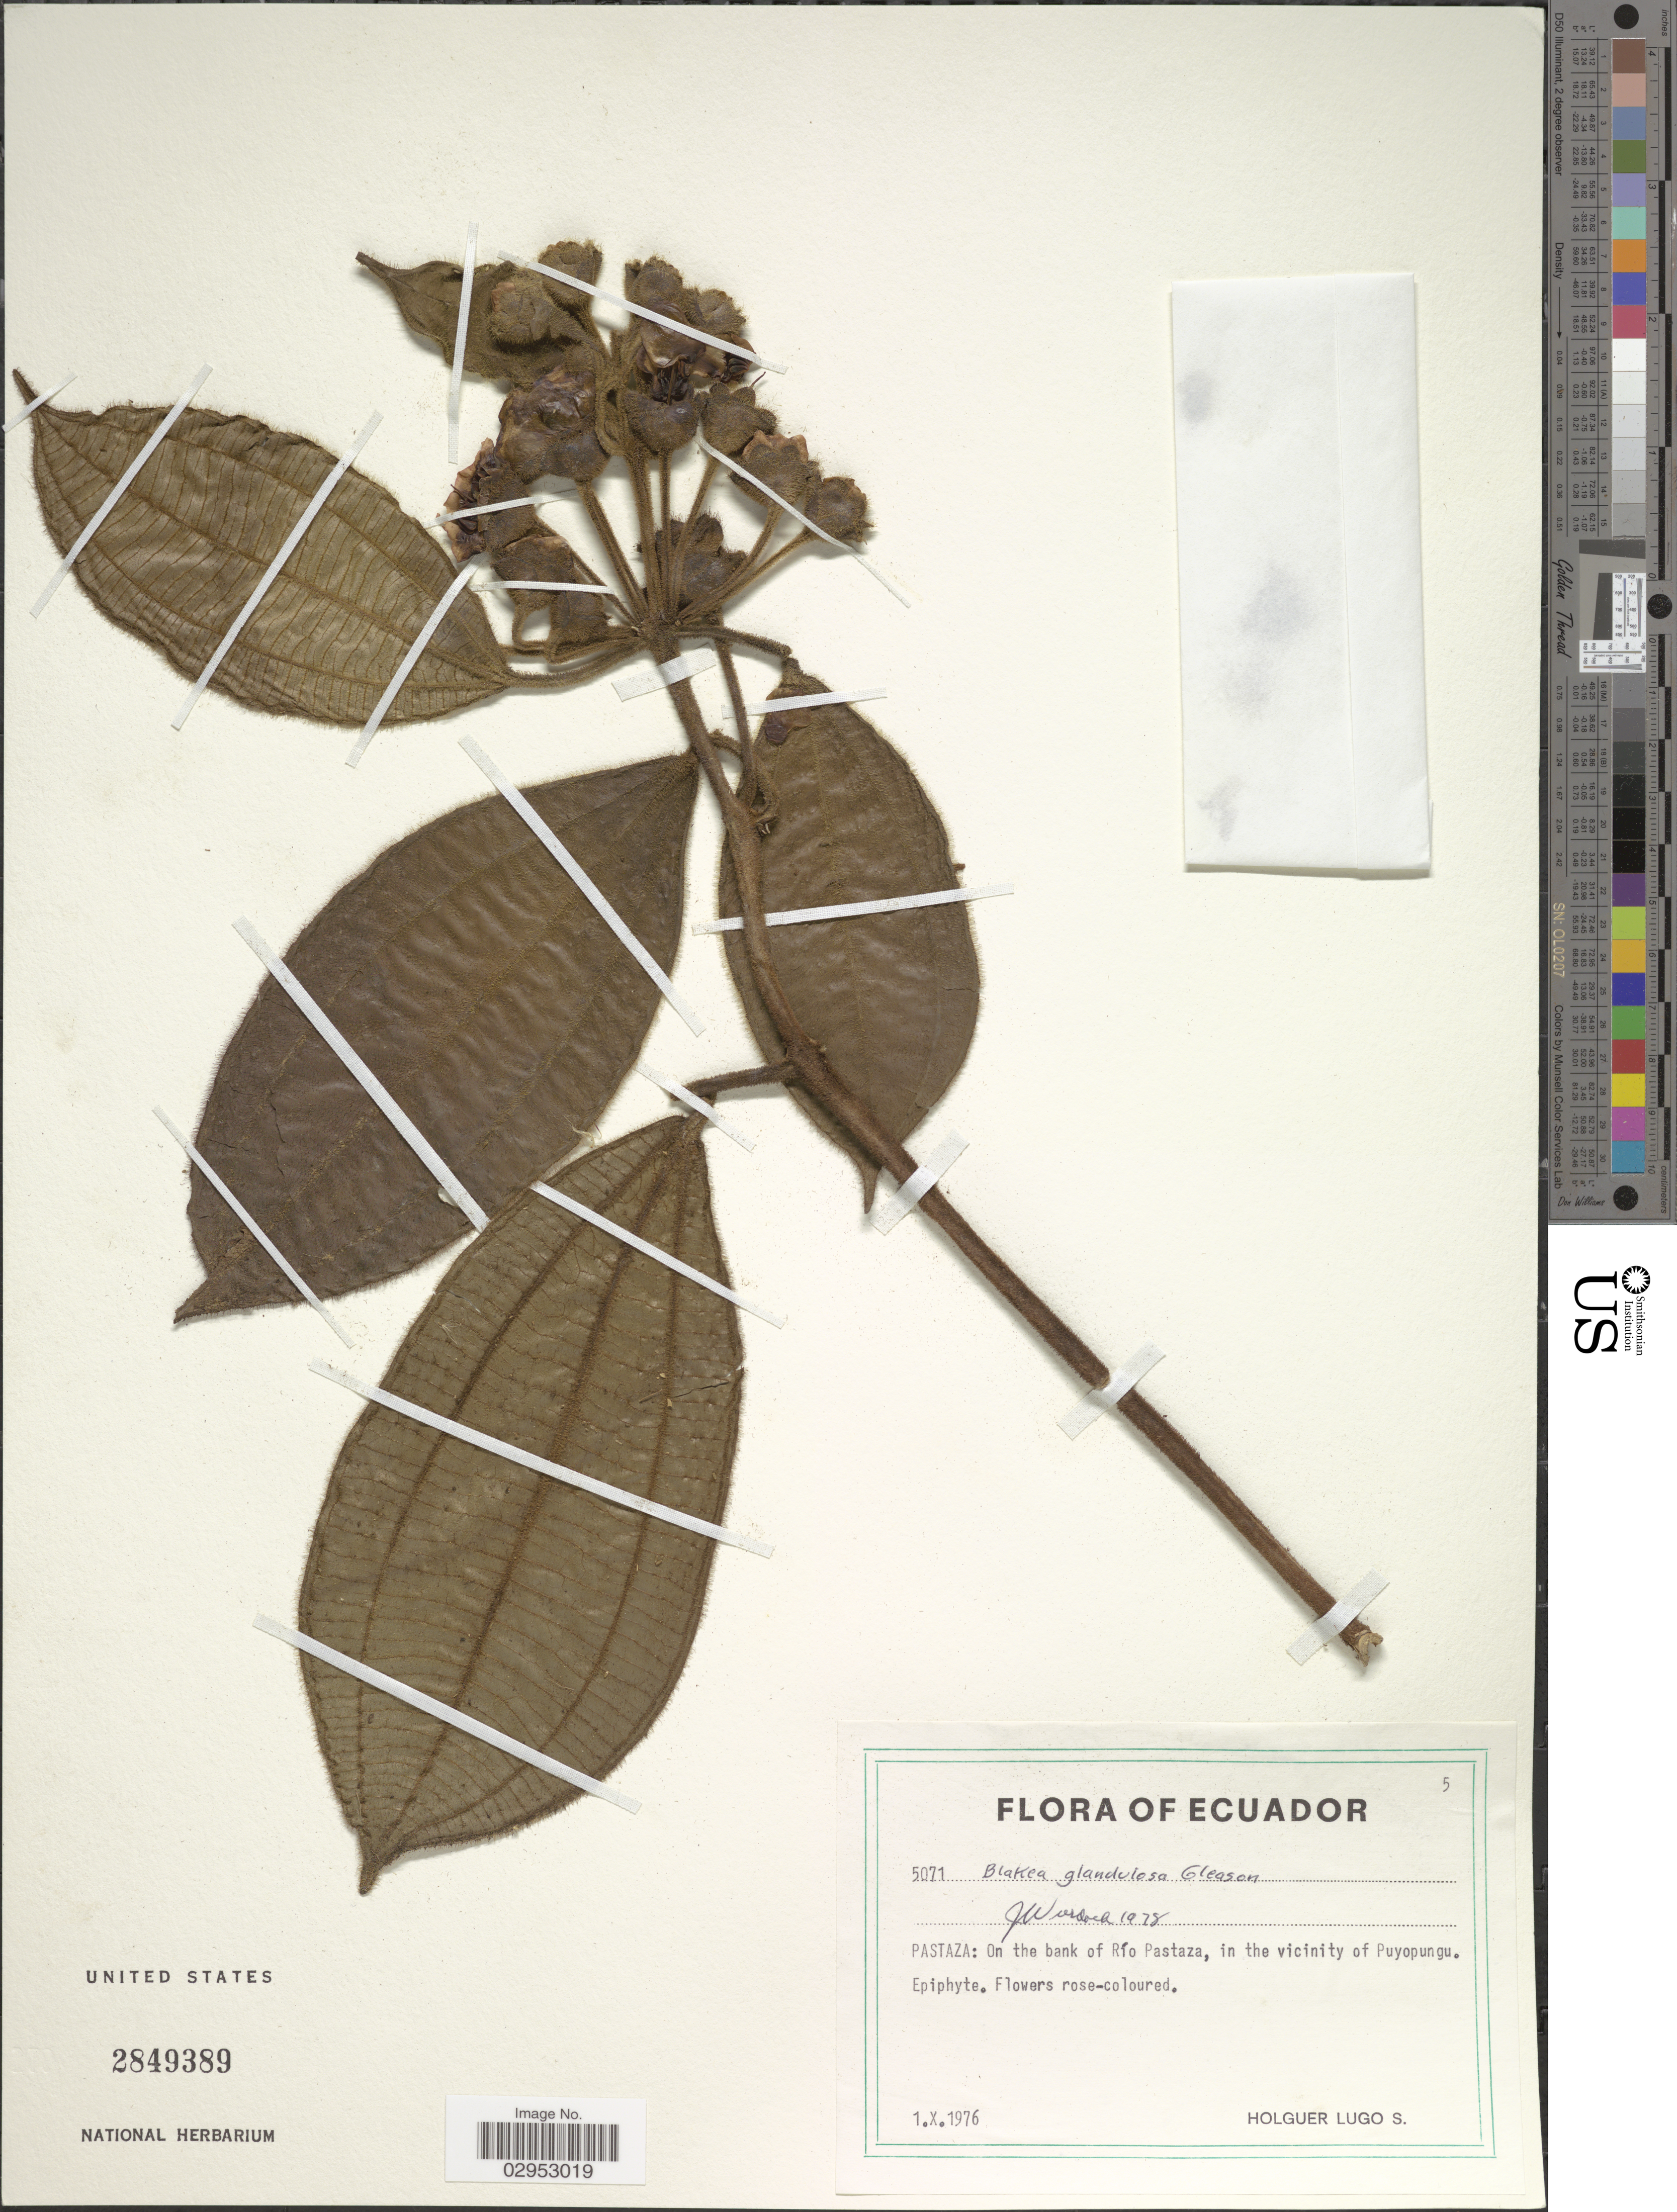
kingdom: Plantae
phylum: Tracheophyta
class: Magnoliopsida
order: Myrtales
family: Melastomataceae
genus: Blakea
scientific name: Blakea glandulosa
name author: Gleason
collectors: H. Lugo S.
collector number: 5071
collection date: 1976-10-01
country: Ecuador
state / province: Pastaza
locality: On the bank of Río Pastaza, in the vicinity of Puyopungu.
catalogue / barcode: US 2849389